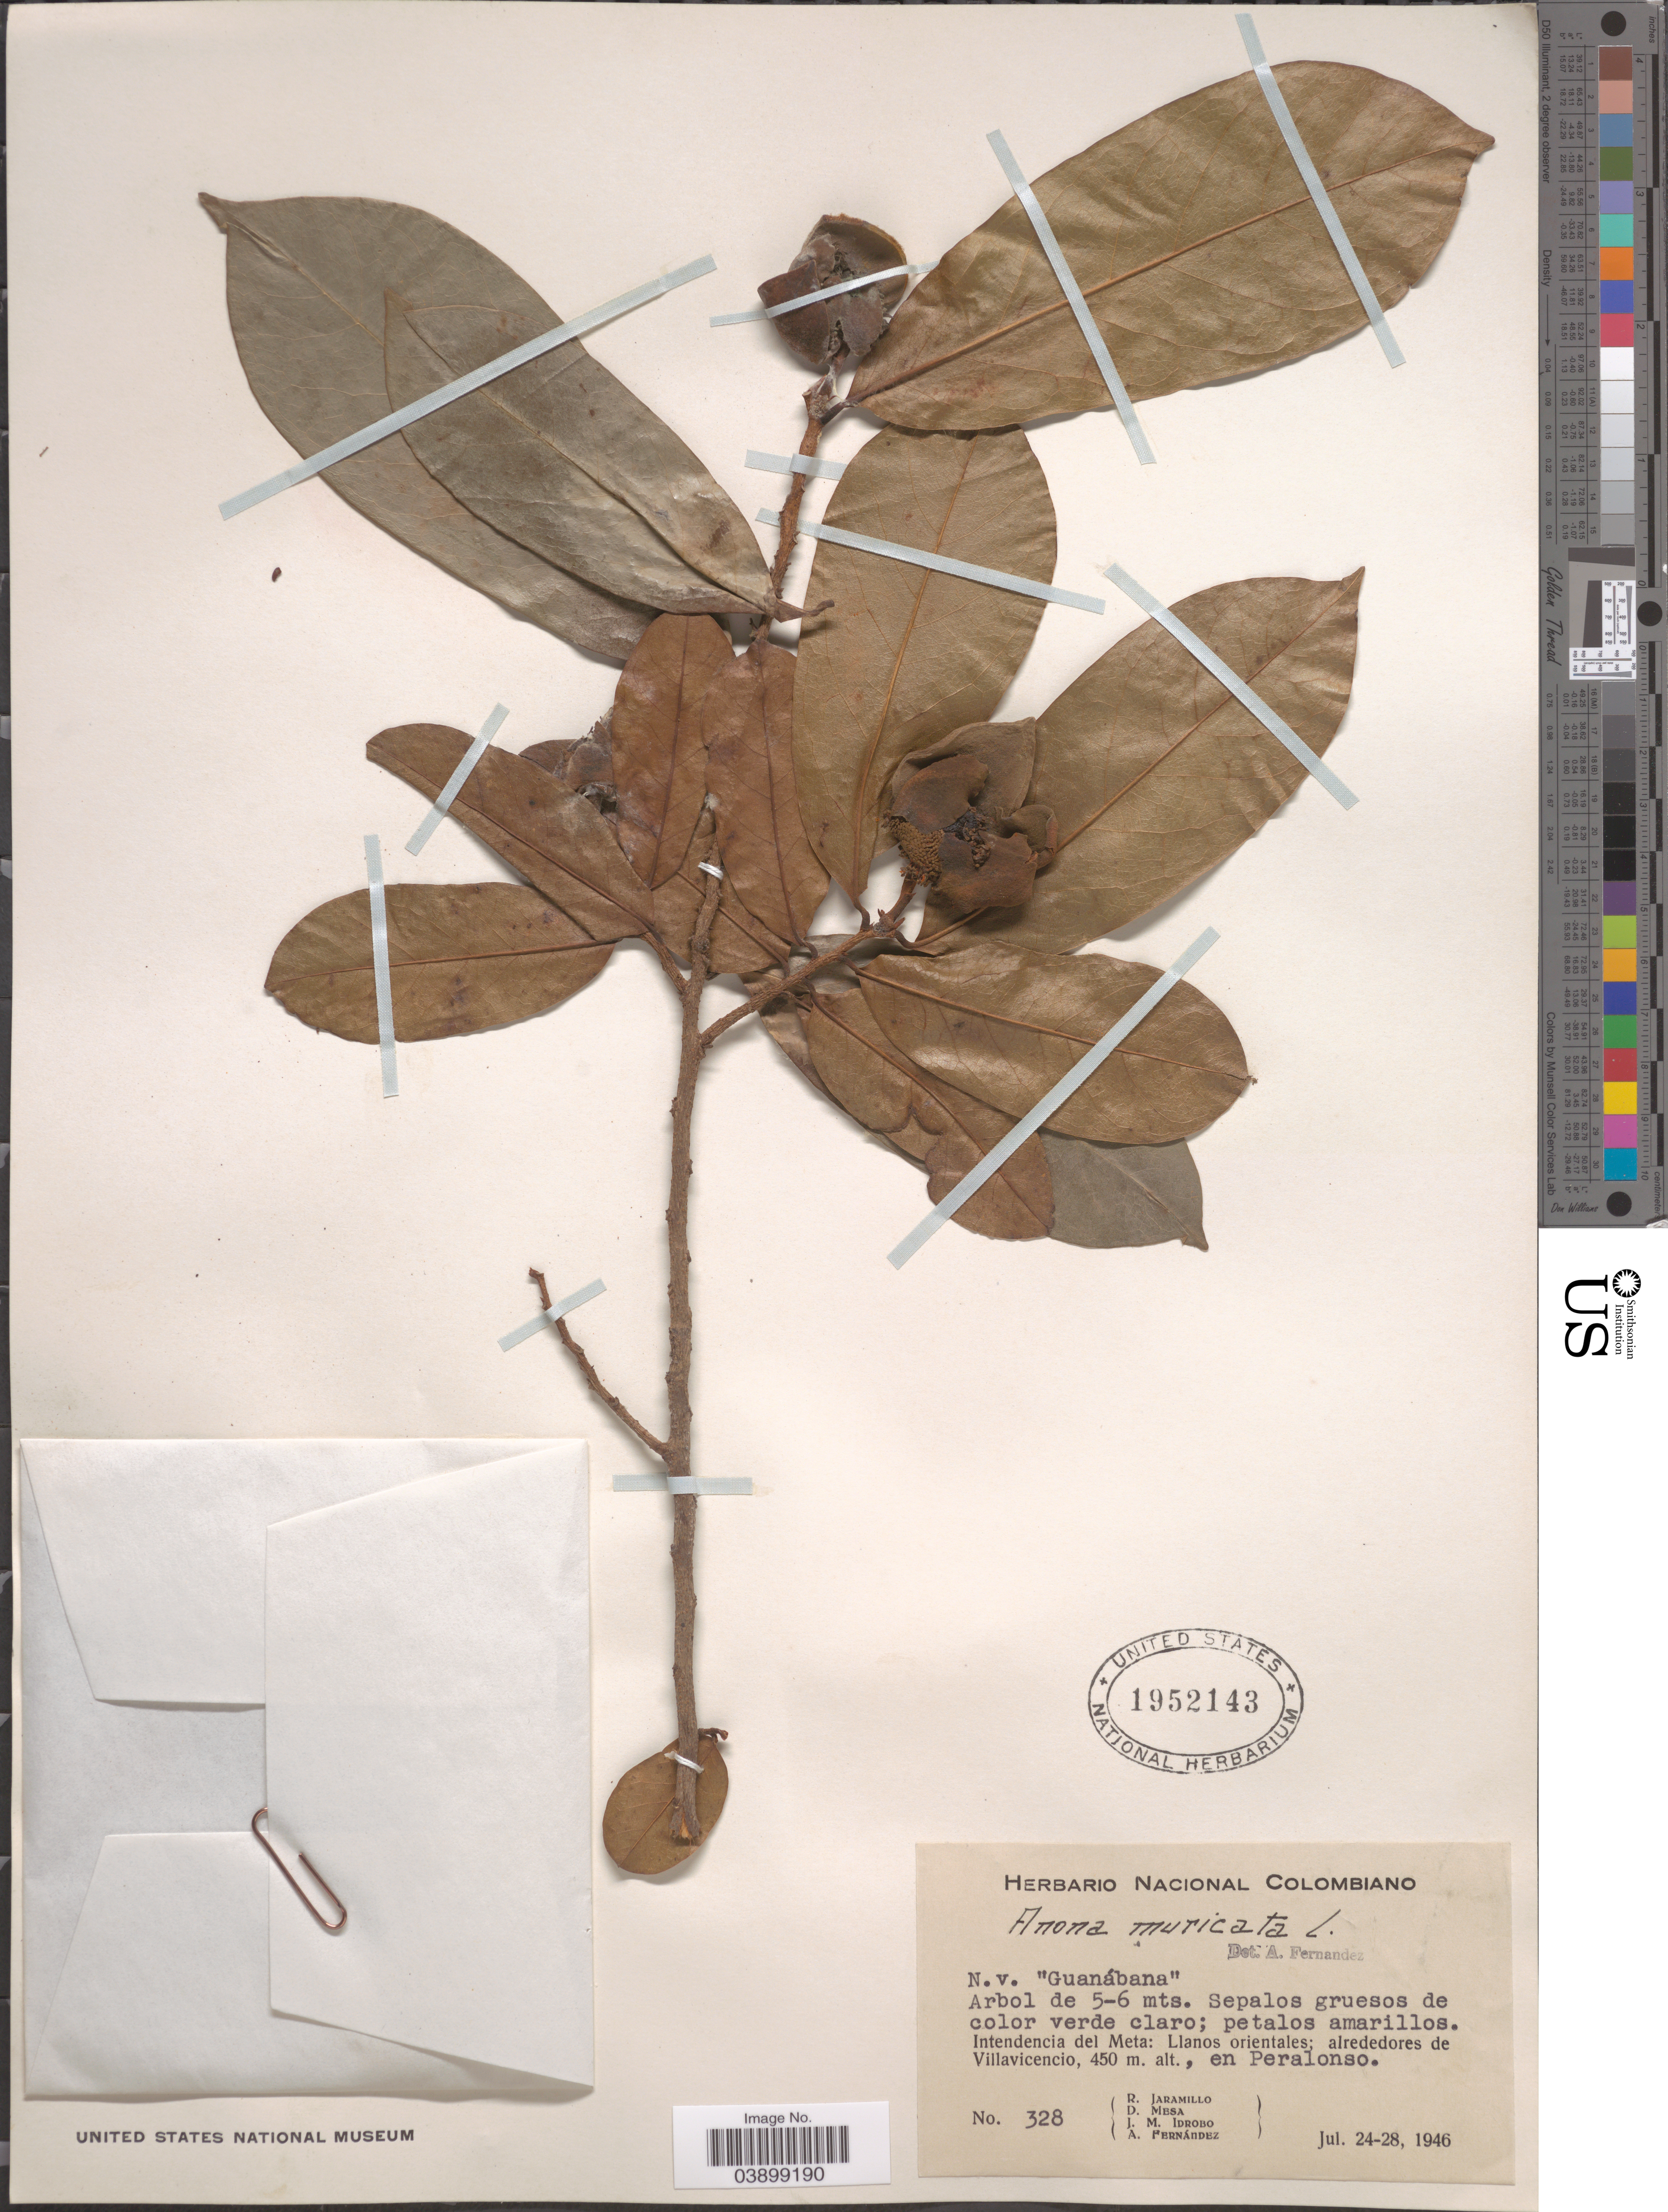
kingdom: Plantae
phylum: Tracheophyta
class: Magnoliopsida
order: Magnoliales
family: Annonaceae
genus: Annona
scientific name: Annona muricata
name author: L.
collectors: R. Jaramillo, D. Mesa, J. M. Idrobo & A. Fernández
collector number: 328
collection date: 1946-07-24/1946-07-28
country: Colombia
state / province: Meta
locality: Intendencia del Meta: Llanos orientales; alrededores de Villavicencio, en Peralonso.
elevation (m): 450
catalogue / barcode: US 1952143